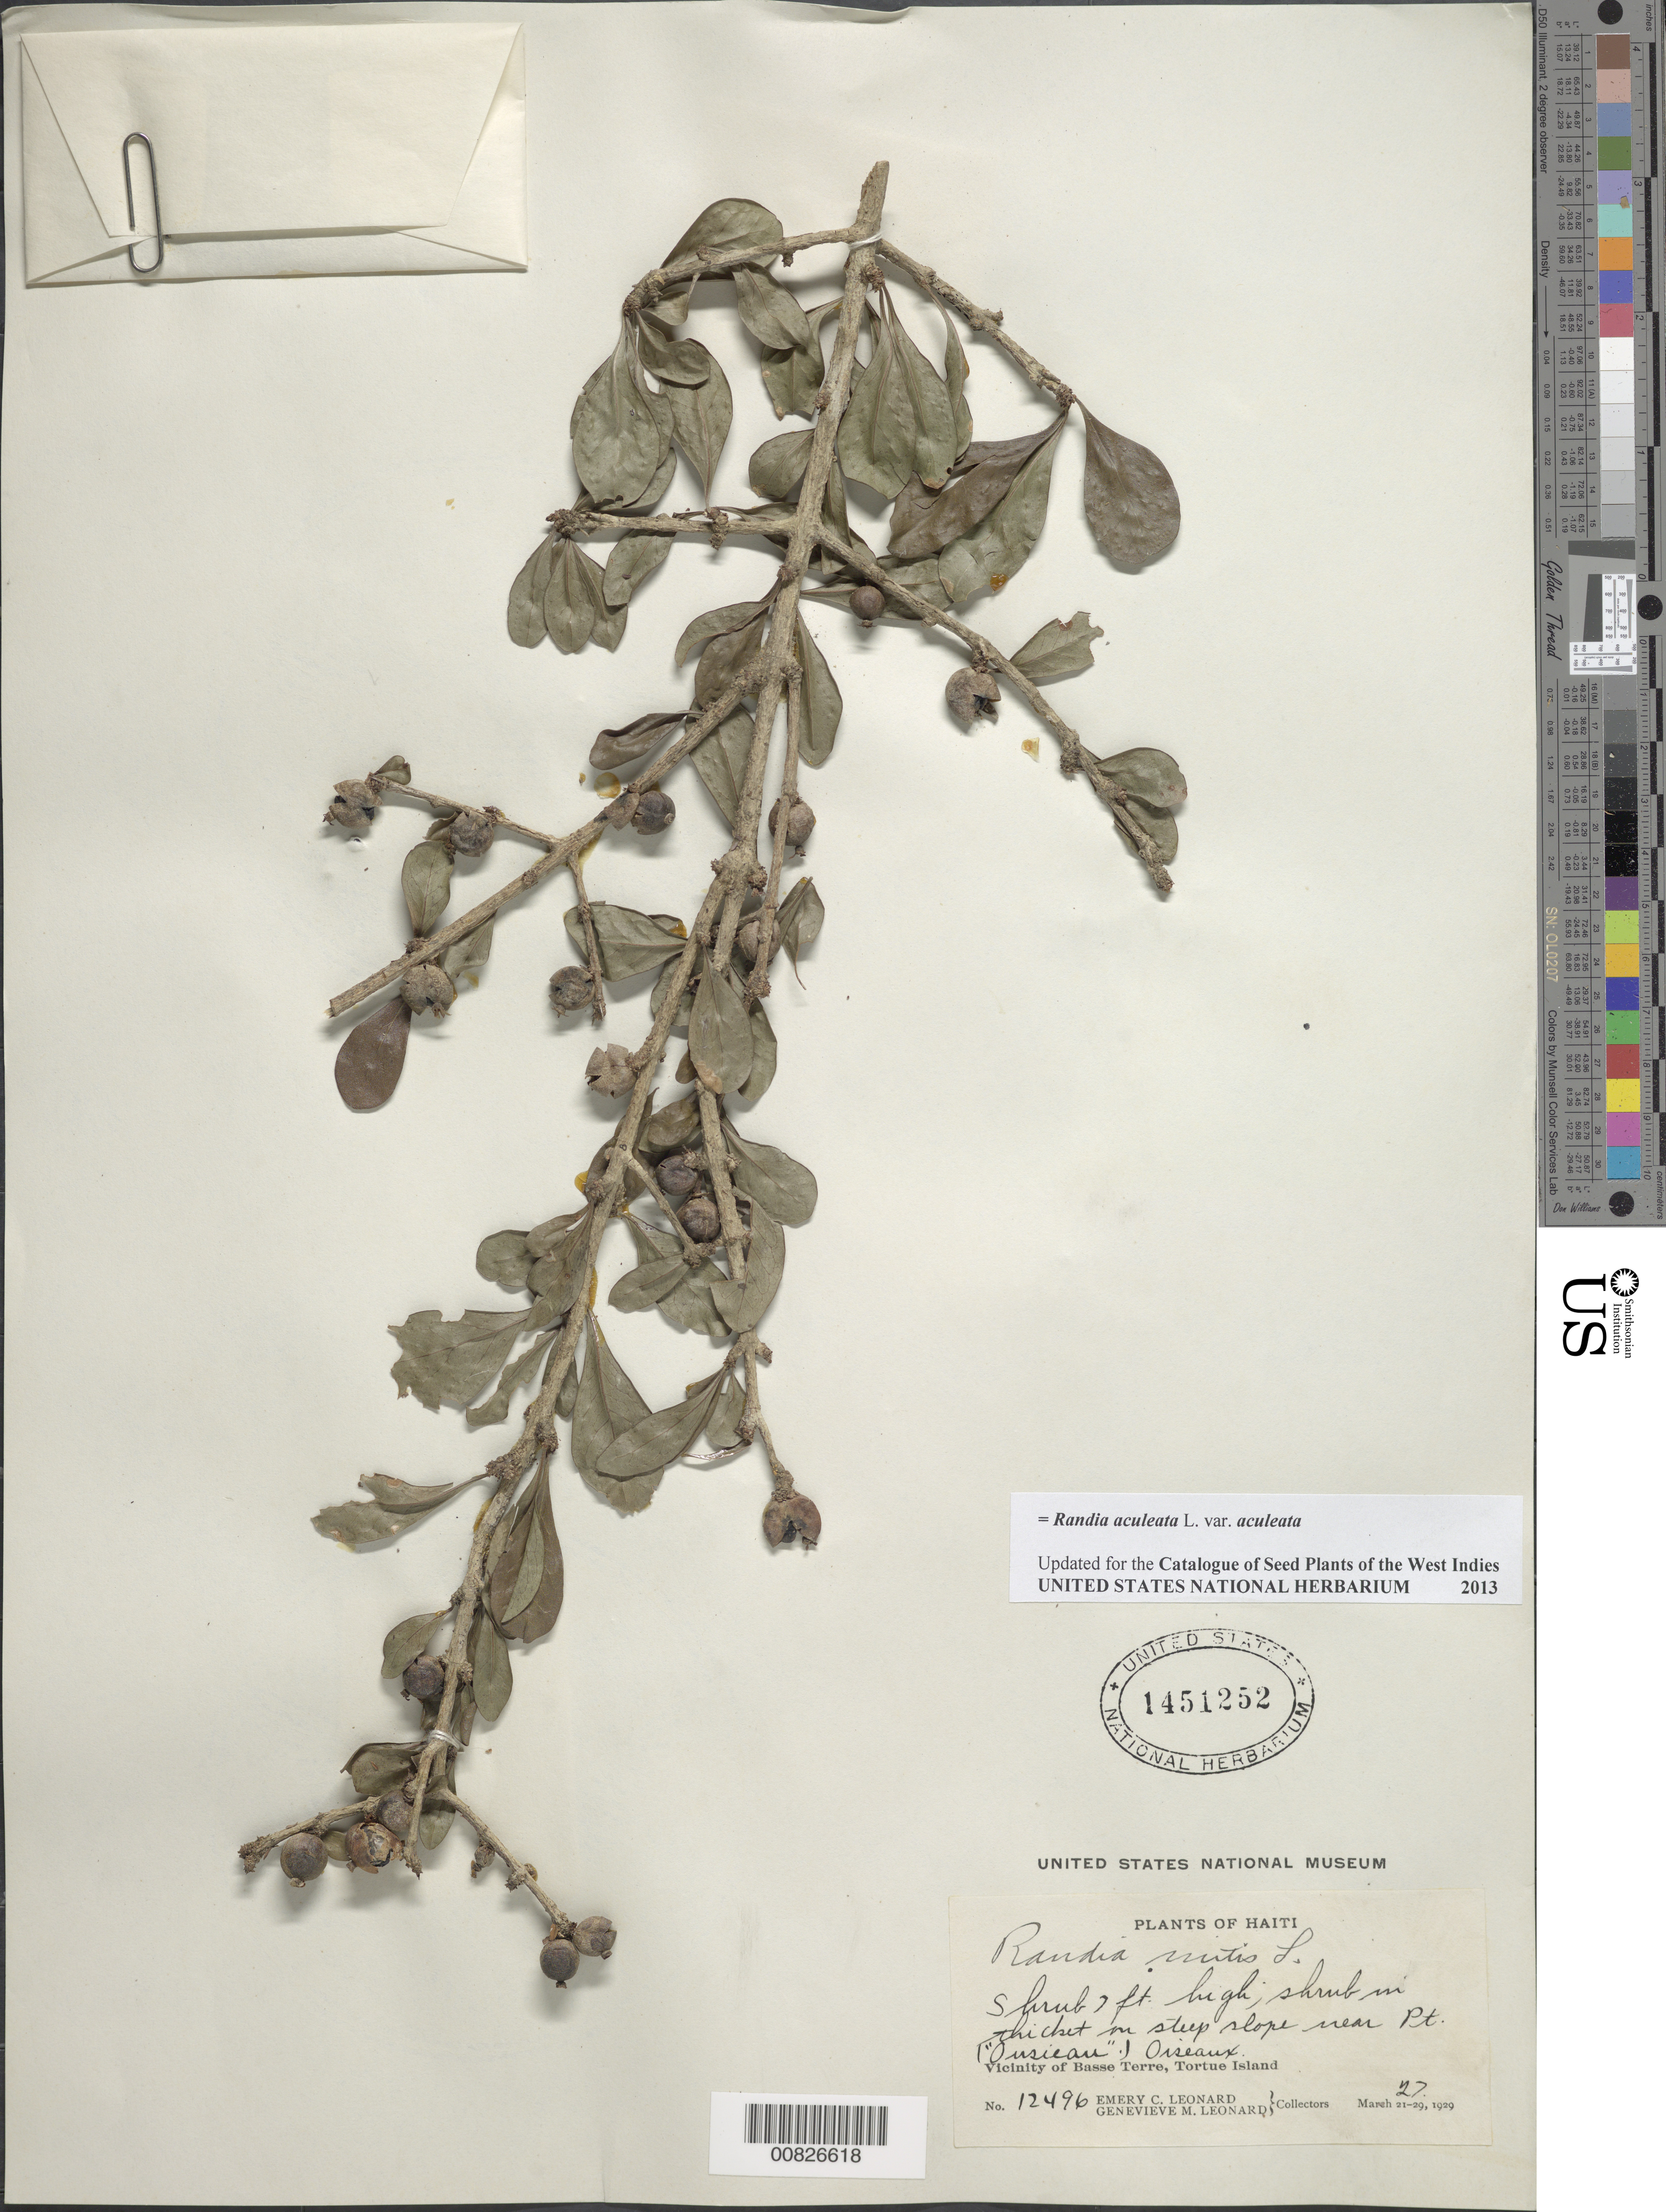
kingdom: Plantae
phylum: Tracheophyta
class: Magnoliopsida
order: Gentianales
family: Rubiaceae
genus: Randia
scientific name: Randia aculeata var. aculeata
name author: L.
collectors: E. C. Leonard & G. M. Leonard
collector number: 12496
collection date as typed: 27 Mar 1929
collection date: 1929-03-27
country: Haiti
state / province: Nord-Ouest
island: Île de la Tortue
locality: Vicinity of Basse Terre, near Pt Oiseaux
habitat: In thicket on steep slope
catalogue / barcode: US 1451252